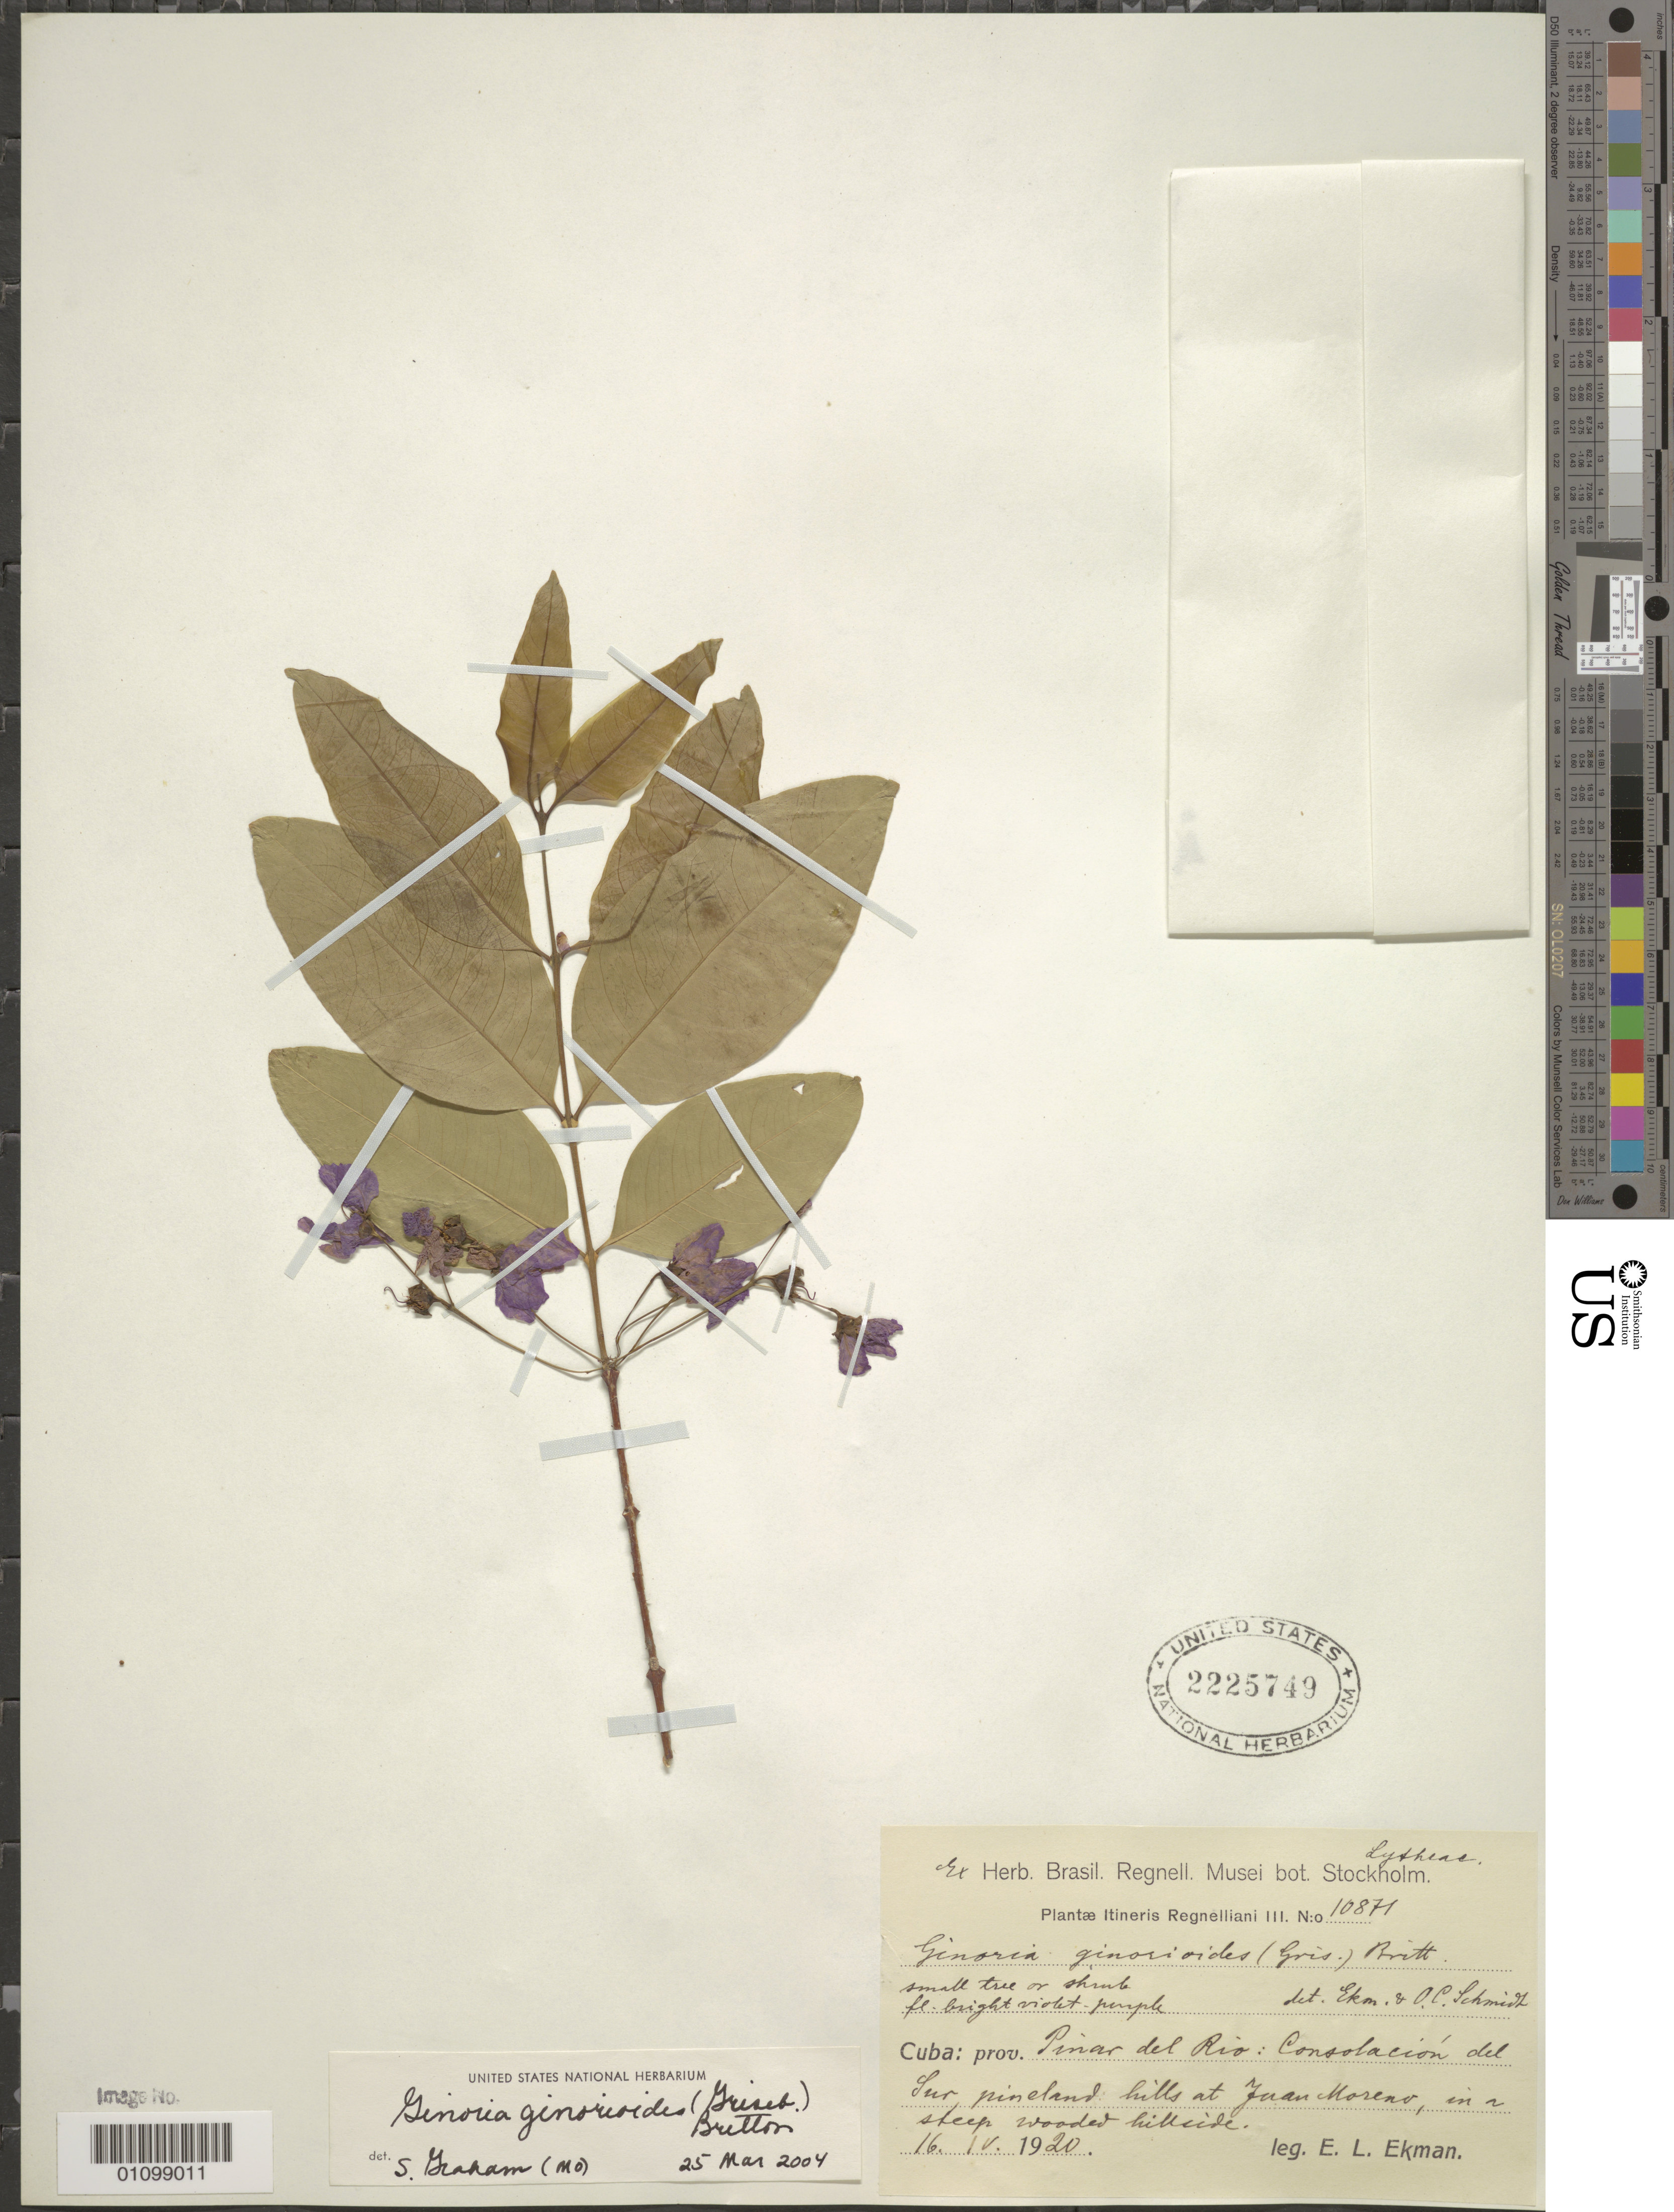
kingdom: Plantae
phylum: Tracheophyta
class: Magnoliopsida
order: Myrtales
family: Lythraceae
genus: Ginoria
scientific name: Ginoria ginorioides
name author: (Griseb.) Britton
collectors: E. L. Ekman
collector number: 10871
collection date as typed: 16 Apr 1920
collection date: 1920-04-16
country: Cuba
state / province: Pinar del Rio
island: Cuba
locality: Consolacion del Pur pineland hills at Juan Moreno, in a steep wooded hillside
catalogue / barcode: US 2225749